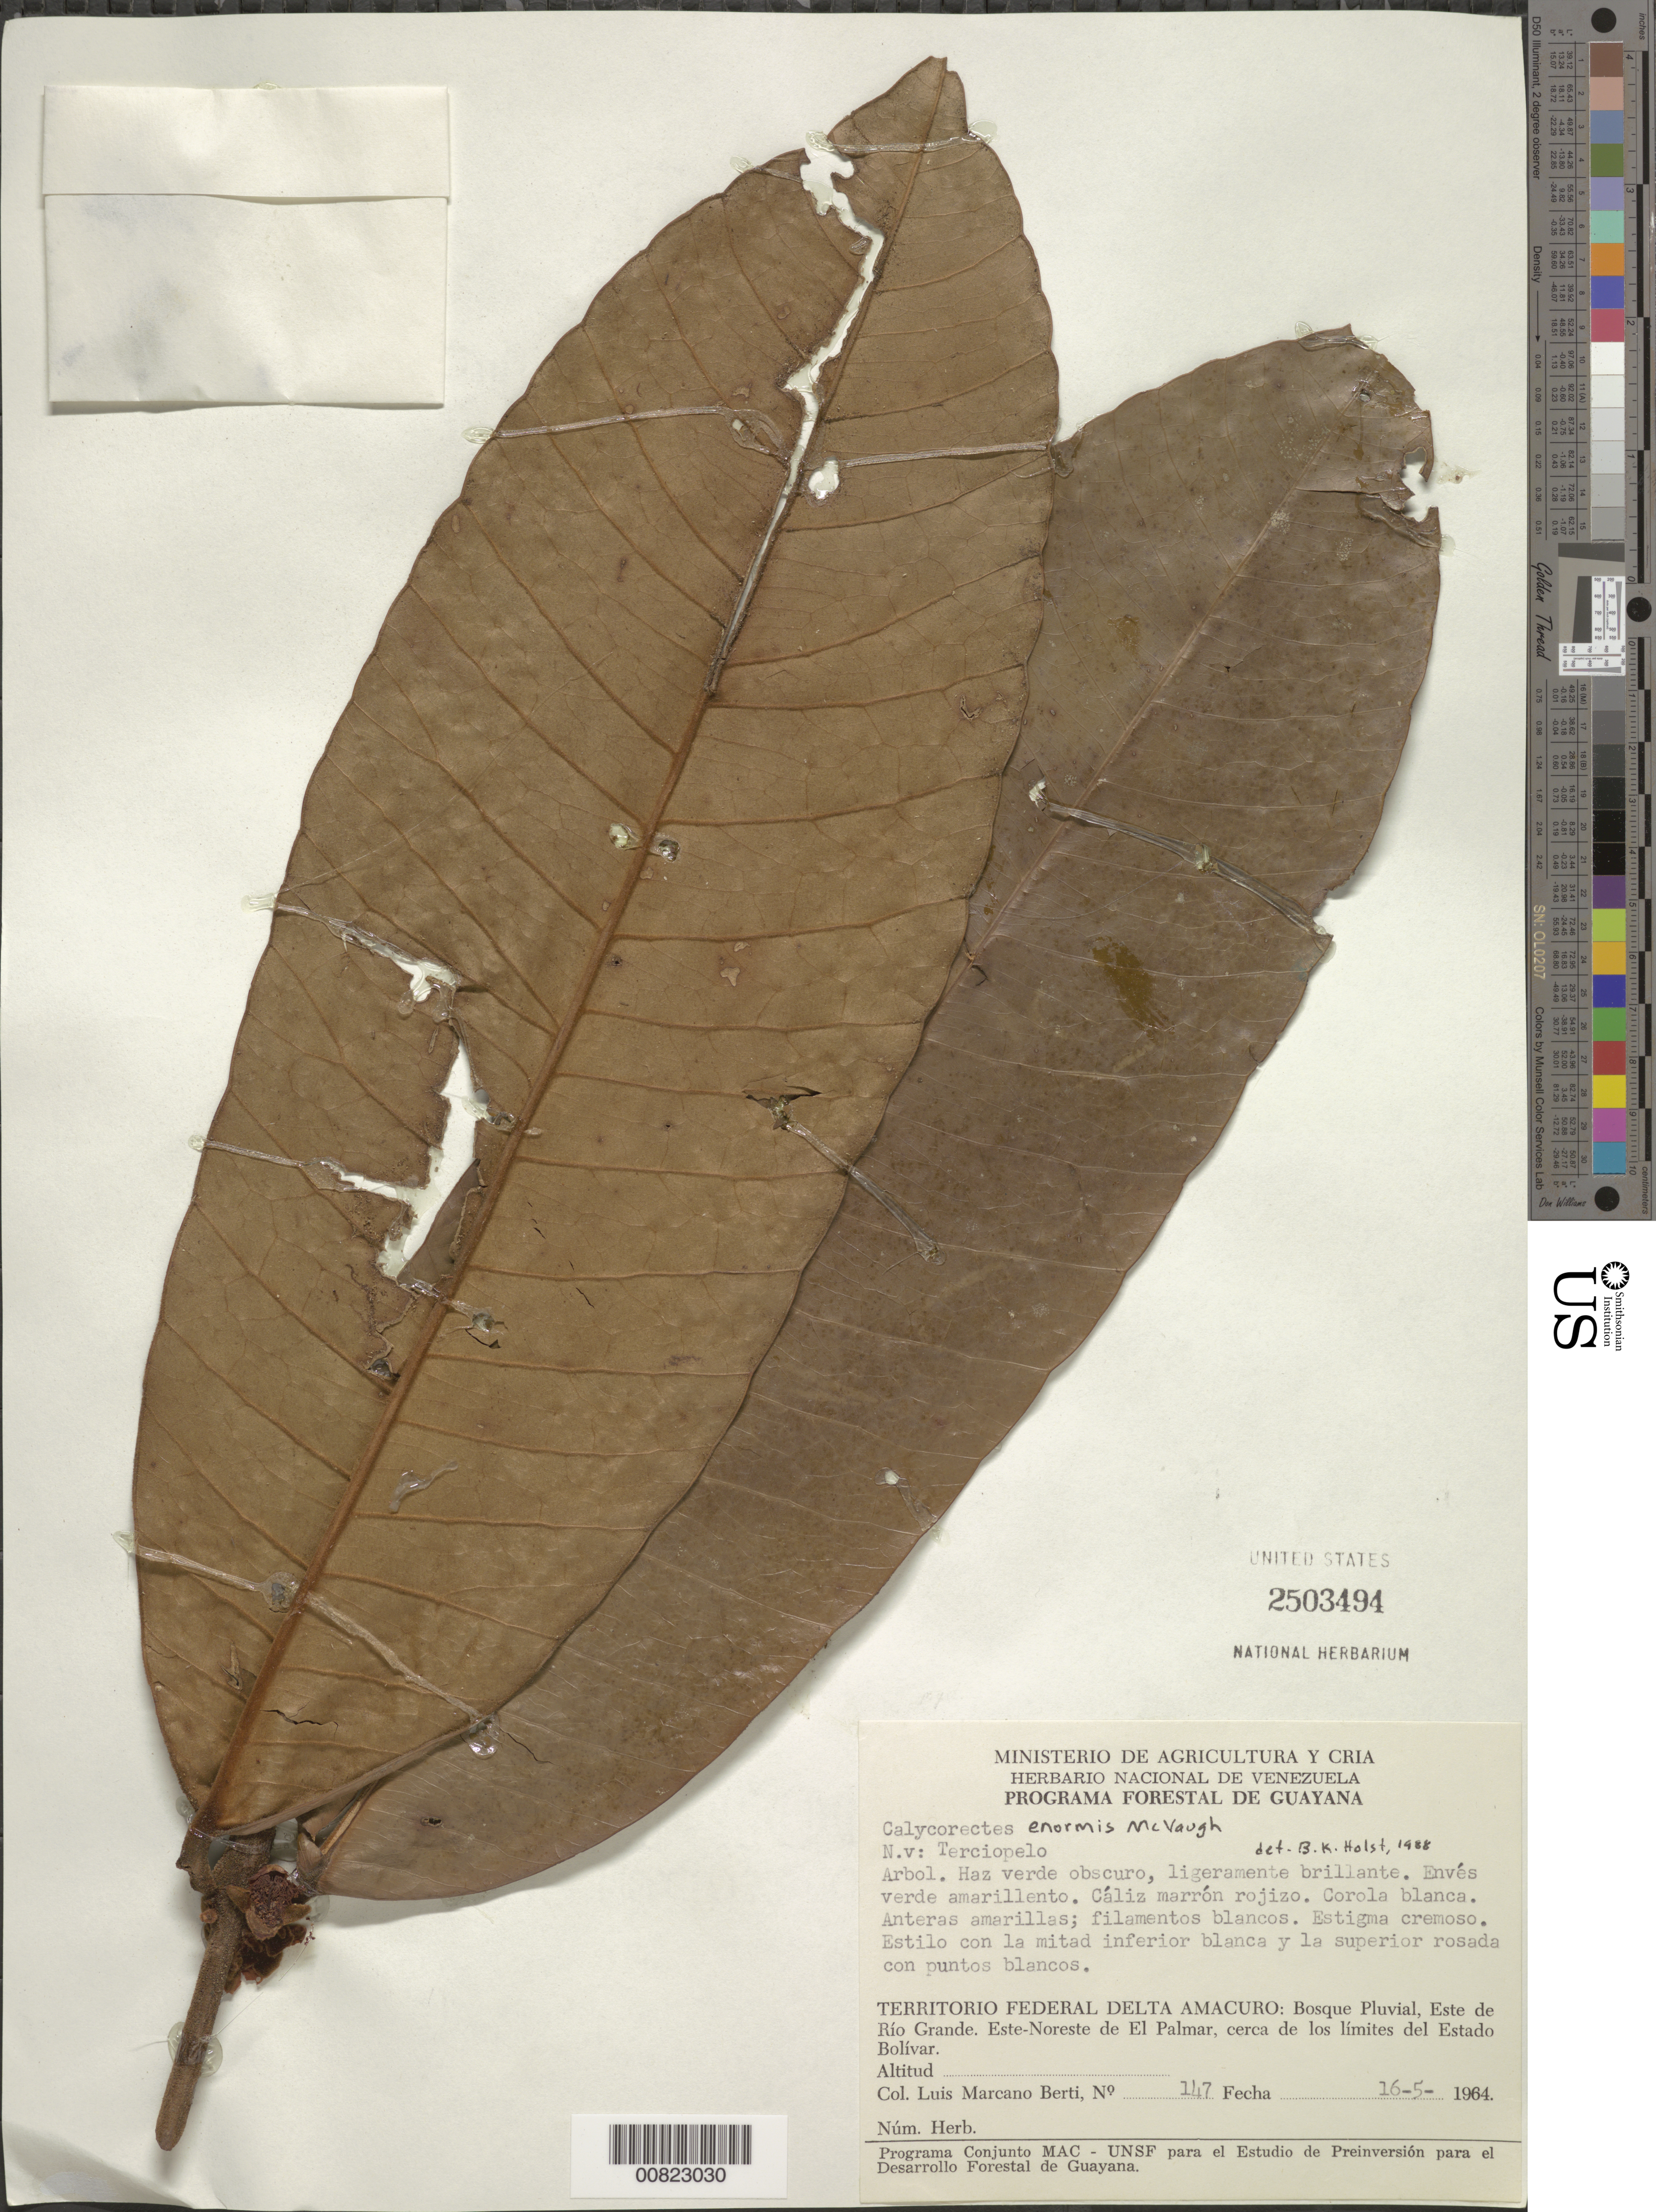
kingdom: Plantae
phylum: Tracheophyta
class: Magnoliopsida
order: Myrtales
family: Myrtaceae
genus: Eugenia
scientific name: Eugenia enormis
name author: (McVaugh) Mattos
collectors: L. Marcano-Berti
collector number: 147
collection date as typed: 16-May-64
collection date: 1964-05-16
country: Venezuela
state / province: Delta Amacuro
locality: Este de Río Grande, ENE de El Palmar, cerca de los limites del Estado Bolívar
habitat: Bosque pluvial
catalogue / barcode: US 2503494